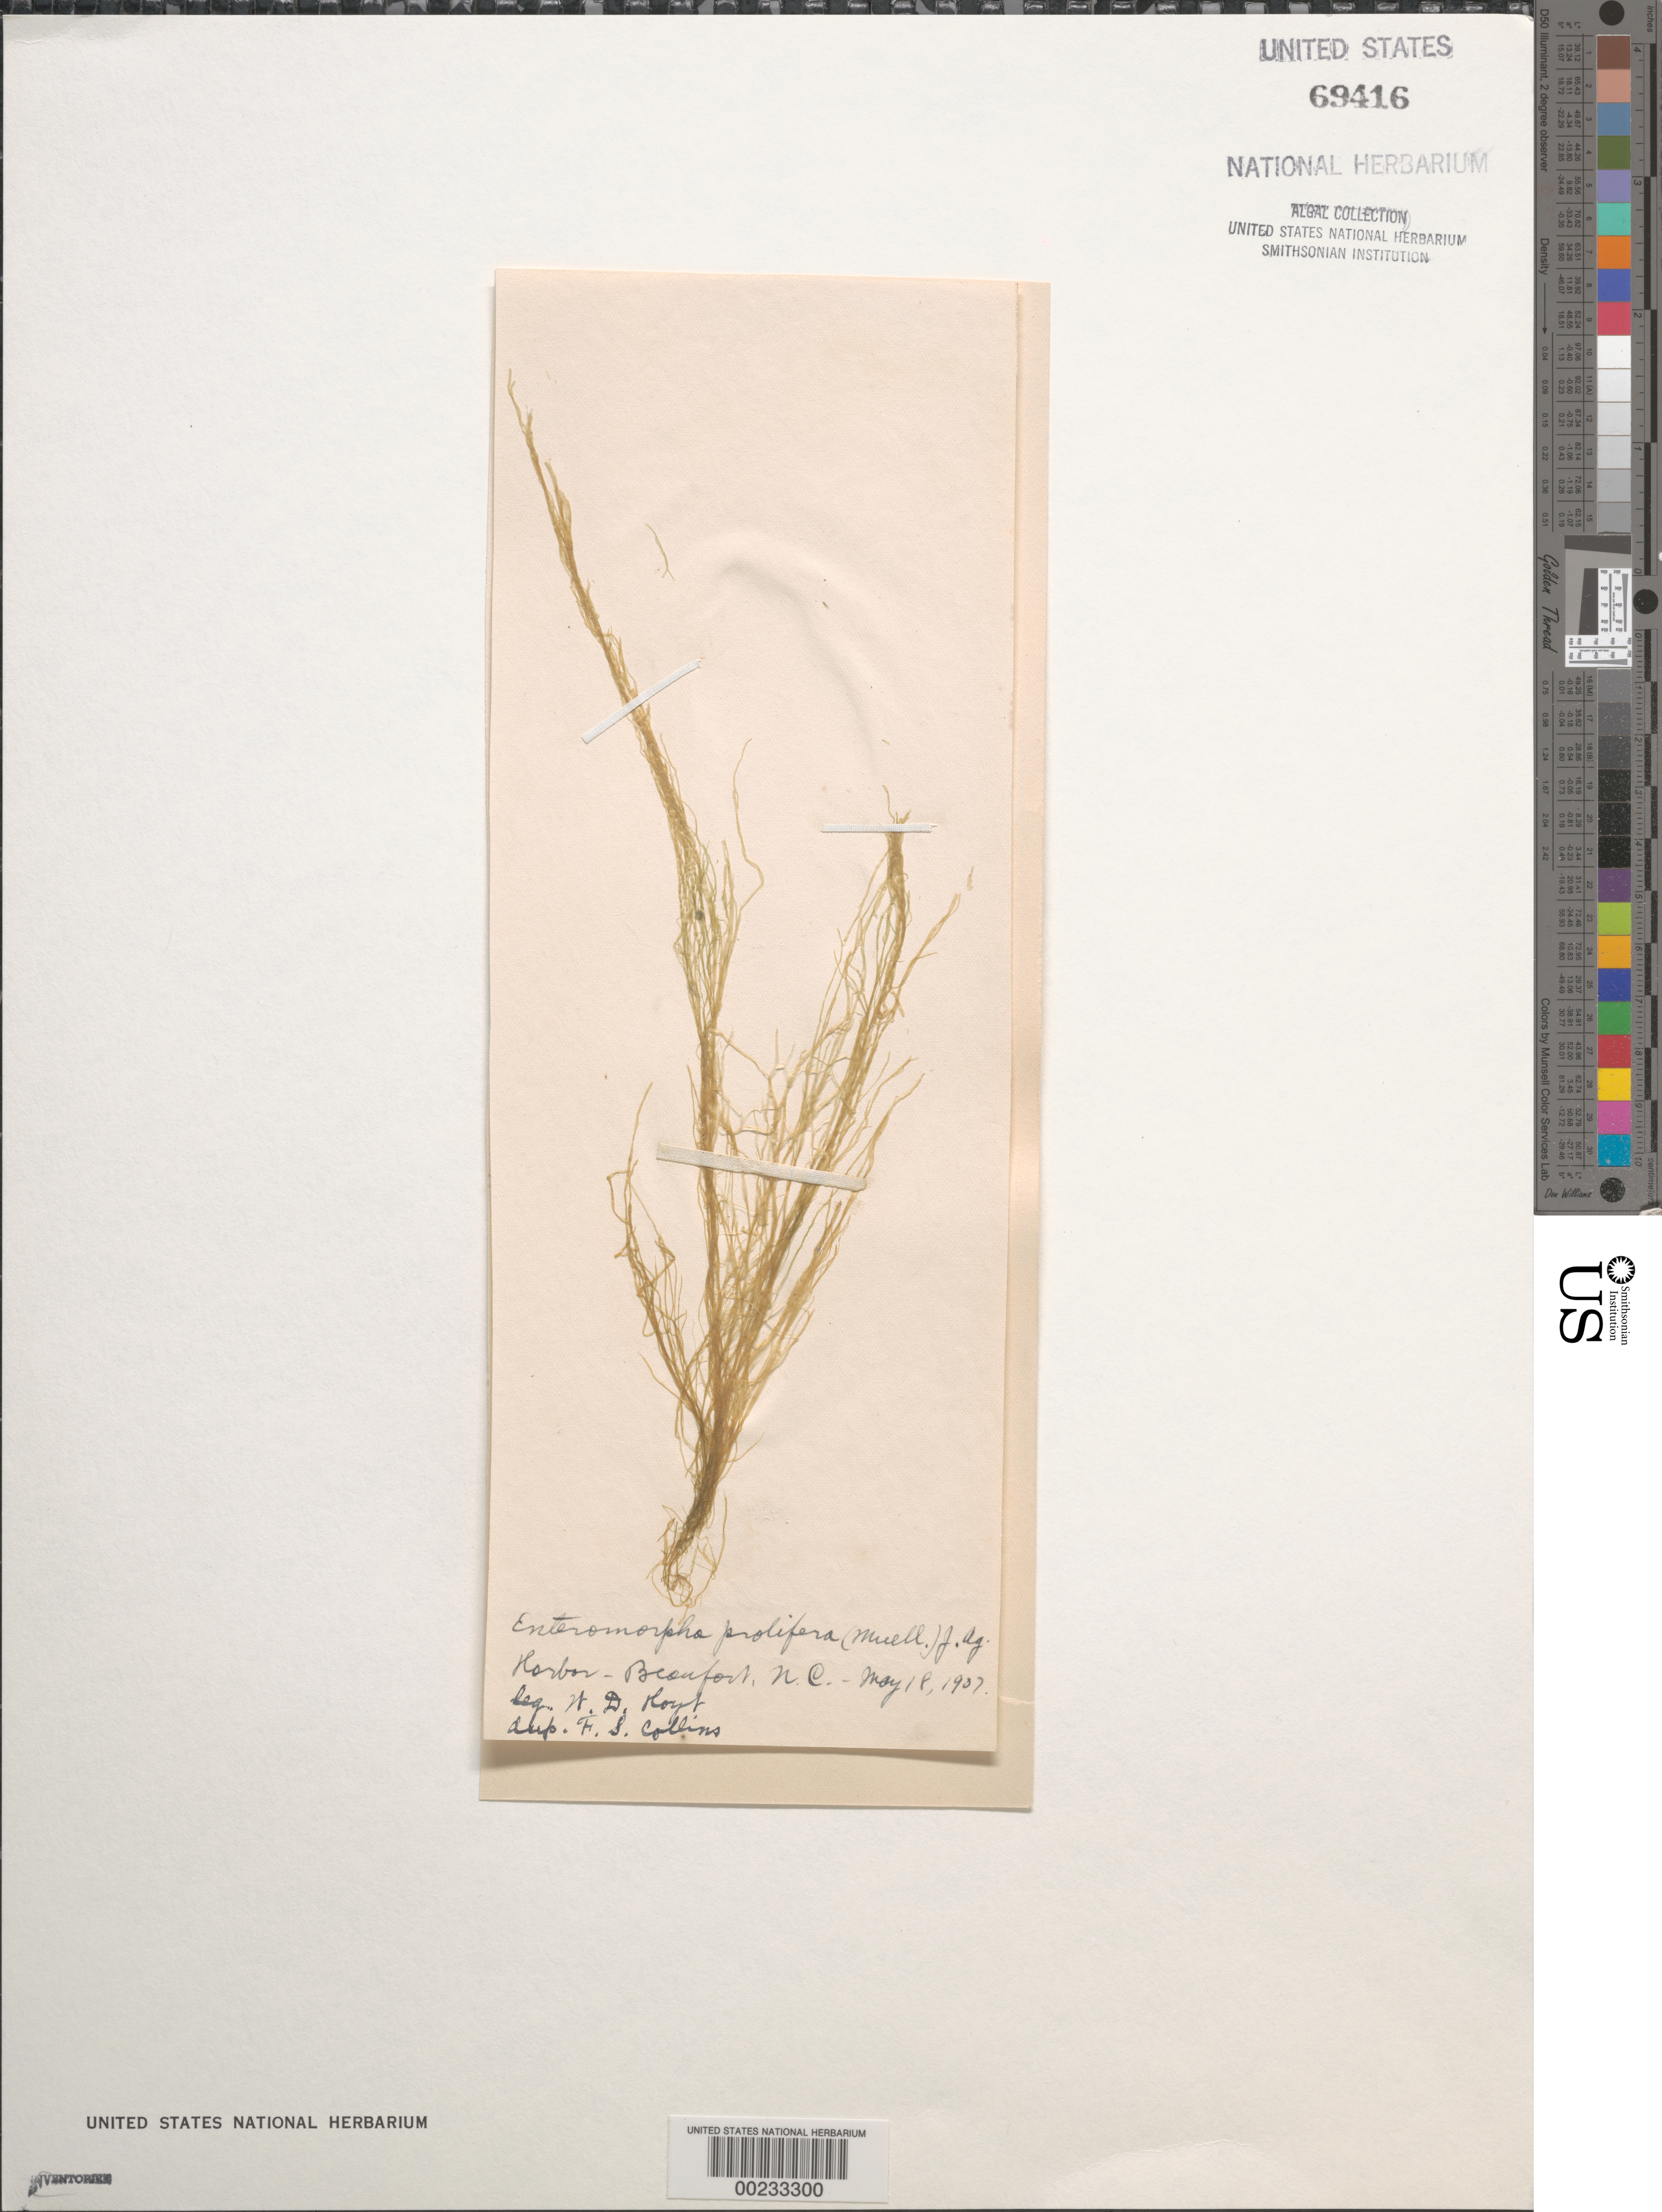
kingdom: Plantae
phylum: Chlorophyta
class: Ulvophyceae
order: Ulvales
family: Ulvaceae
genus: Ulva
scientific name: Ulva prolifera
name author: O.F. Müller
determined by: Algae name updating Project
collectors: W. D. Hoyt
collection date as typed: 18 May 1907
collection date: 1907-05-18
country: United States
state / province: North Carolina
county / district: Carteret County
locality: Beaufort Harbor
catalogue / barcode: US 69416